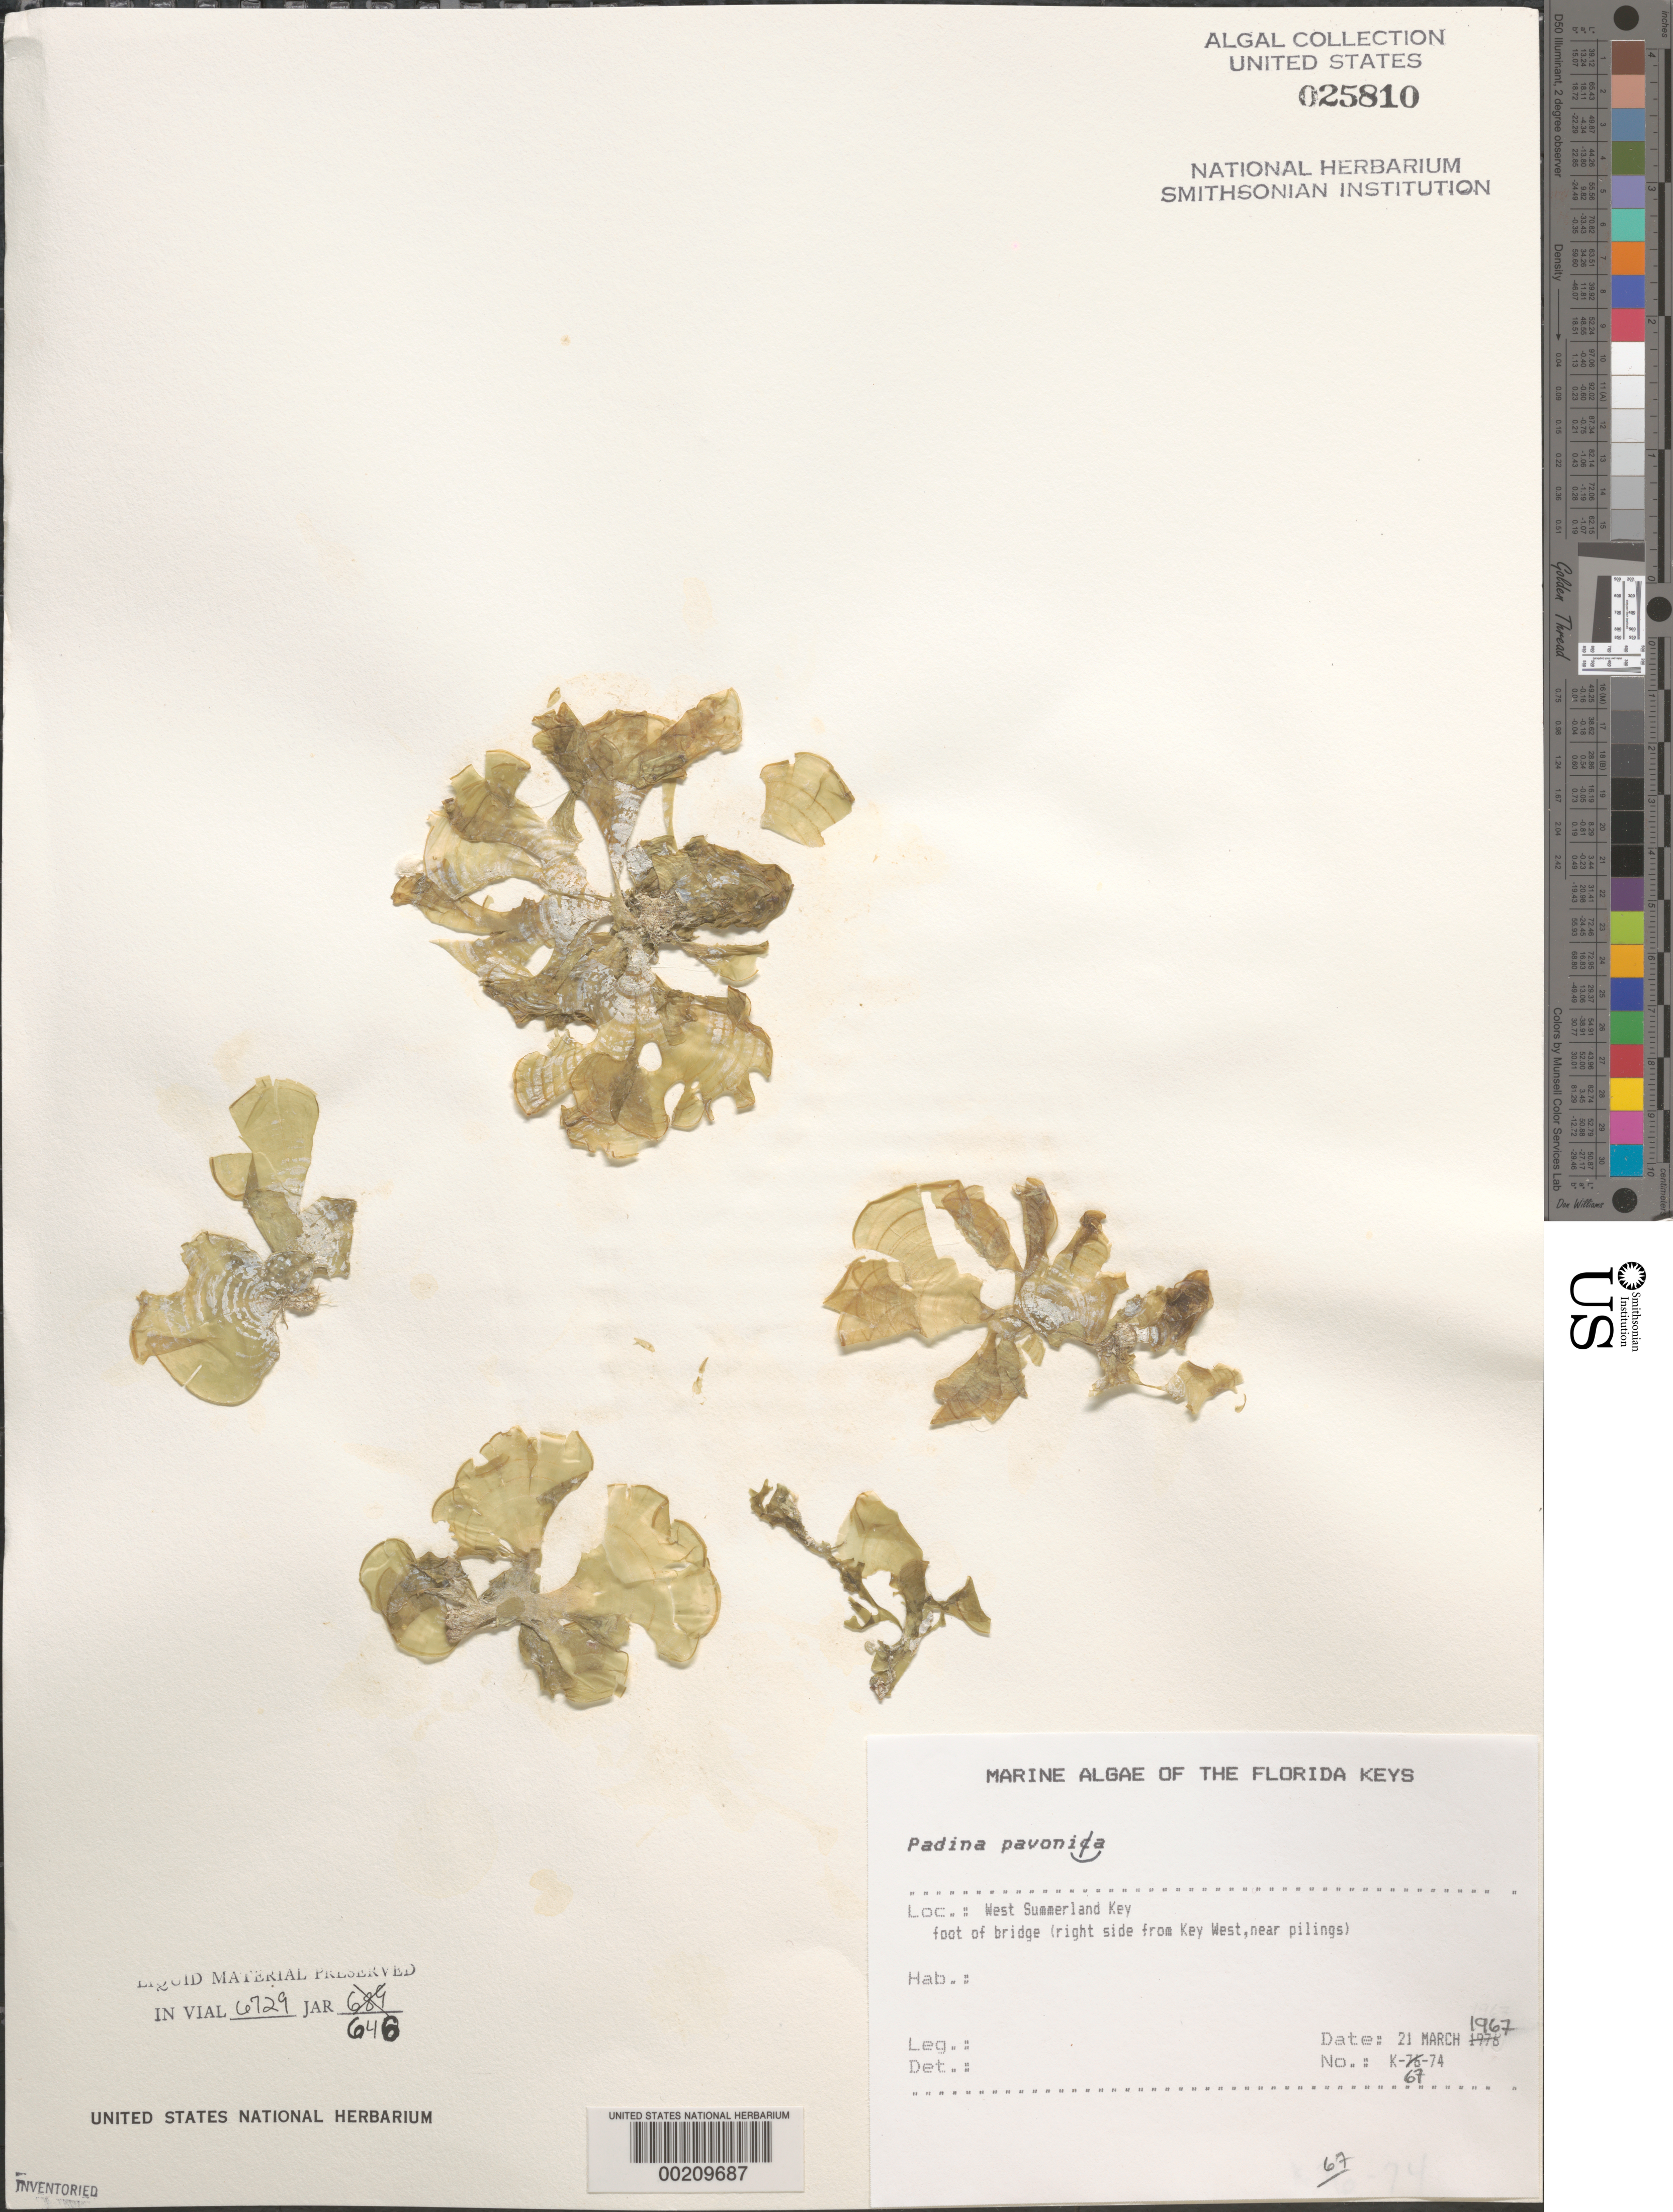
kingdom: Chromista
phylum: Ochrophyta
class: Phaeophyceae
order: Dictyotales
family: Dictyotaceae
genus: Padina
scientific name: Padina pavonica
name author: (L.) Thivy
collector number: K-67-74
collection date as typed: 21 Mar 1967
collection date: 1967-03-21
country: United States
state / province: Florida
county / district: Monroe County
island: West Summerland Key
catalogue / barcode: US 25810